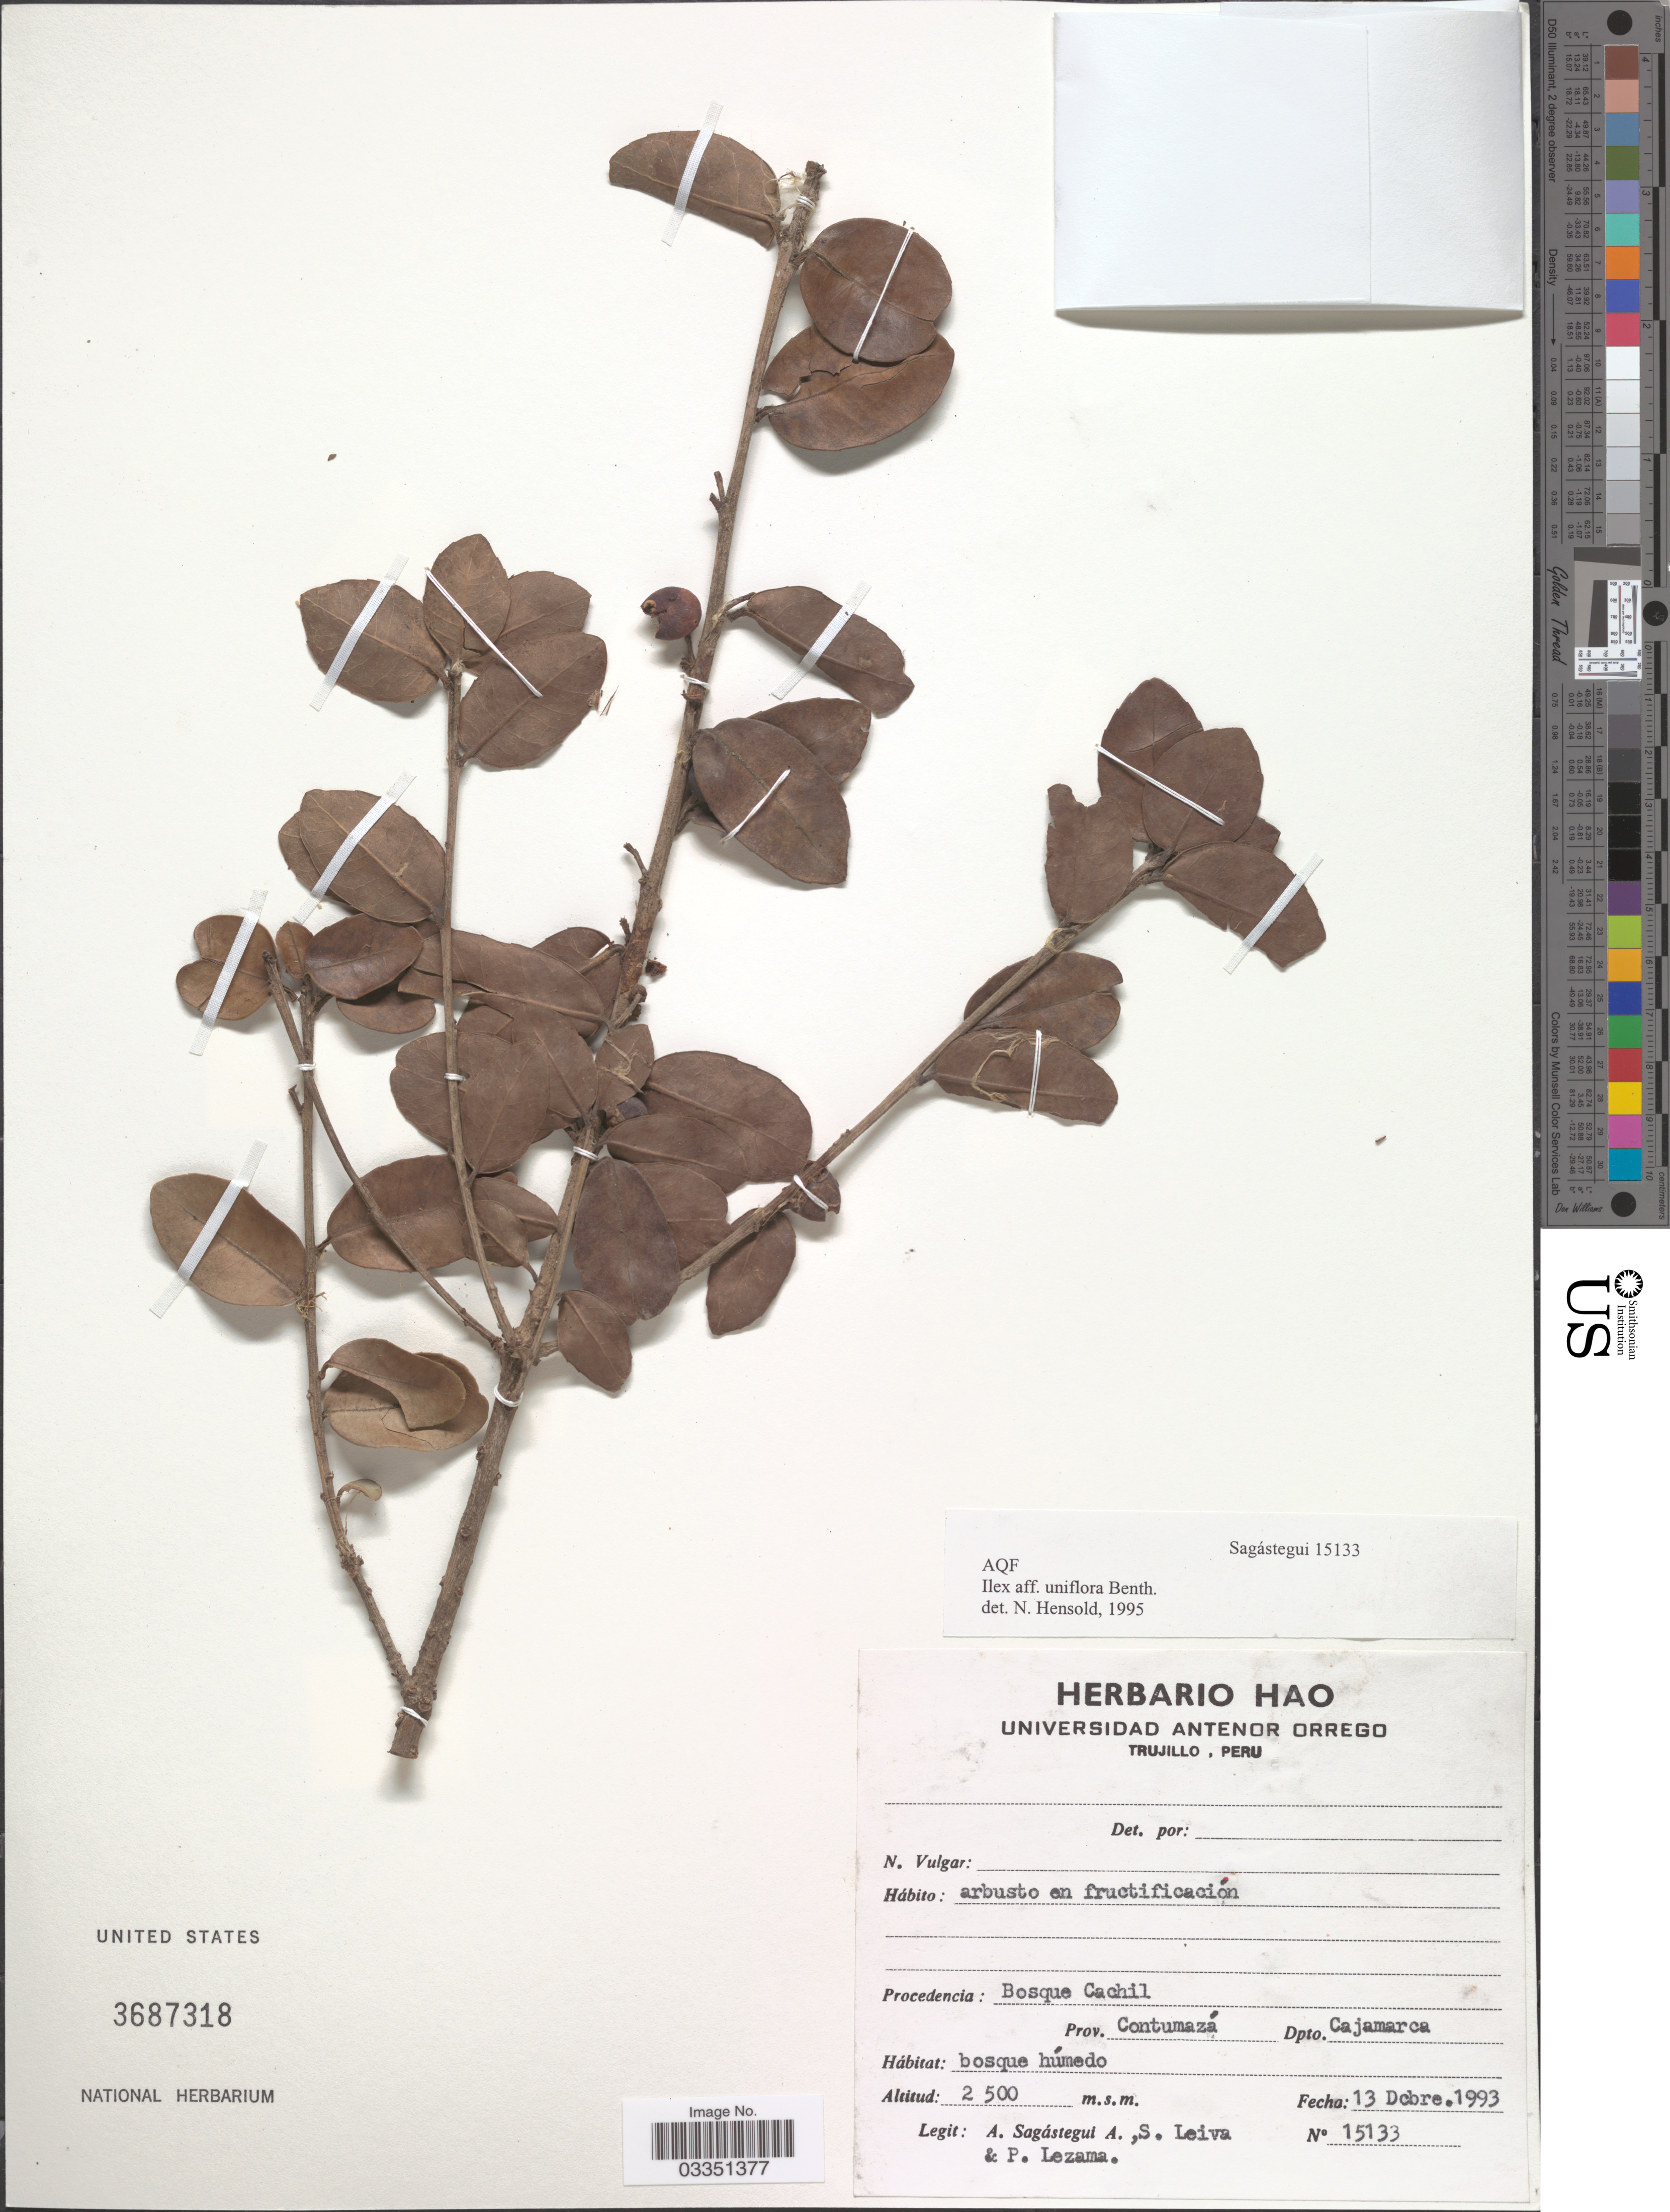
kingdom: Plantae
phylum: Tracheophyta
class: Magnoliopsida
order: Aquifoliales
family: Aquifoliaceae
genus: Ilex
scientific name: Ilex uniflora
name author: Fawc. & Rendle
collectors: A. Sagástegui A., S. Leiva & P. Lezama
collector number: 15133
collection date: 1993-12-13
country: Peru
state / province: Cajamarca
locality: Procedencia: Bosque de Cachil. Prov. Contumazá. Dpto. Cajamarca.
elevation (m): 2500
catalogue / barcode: US 3687318